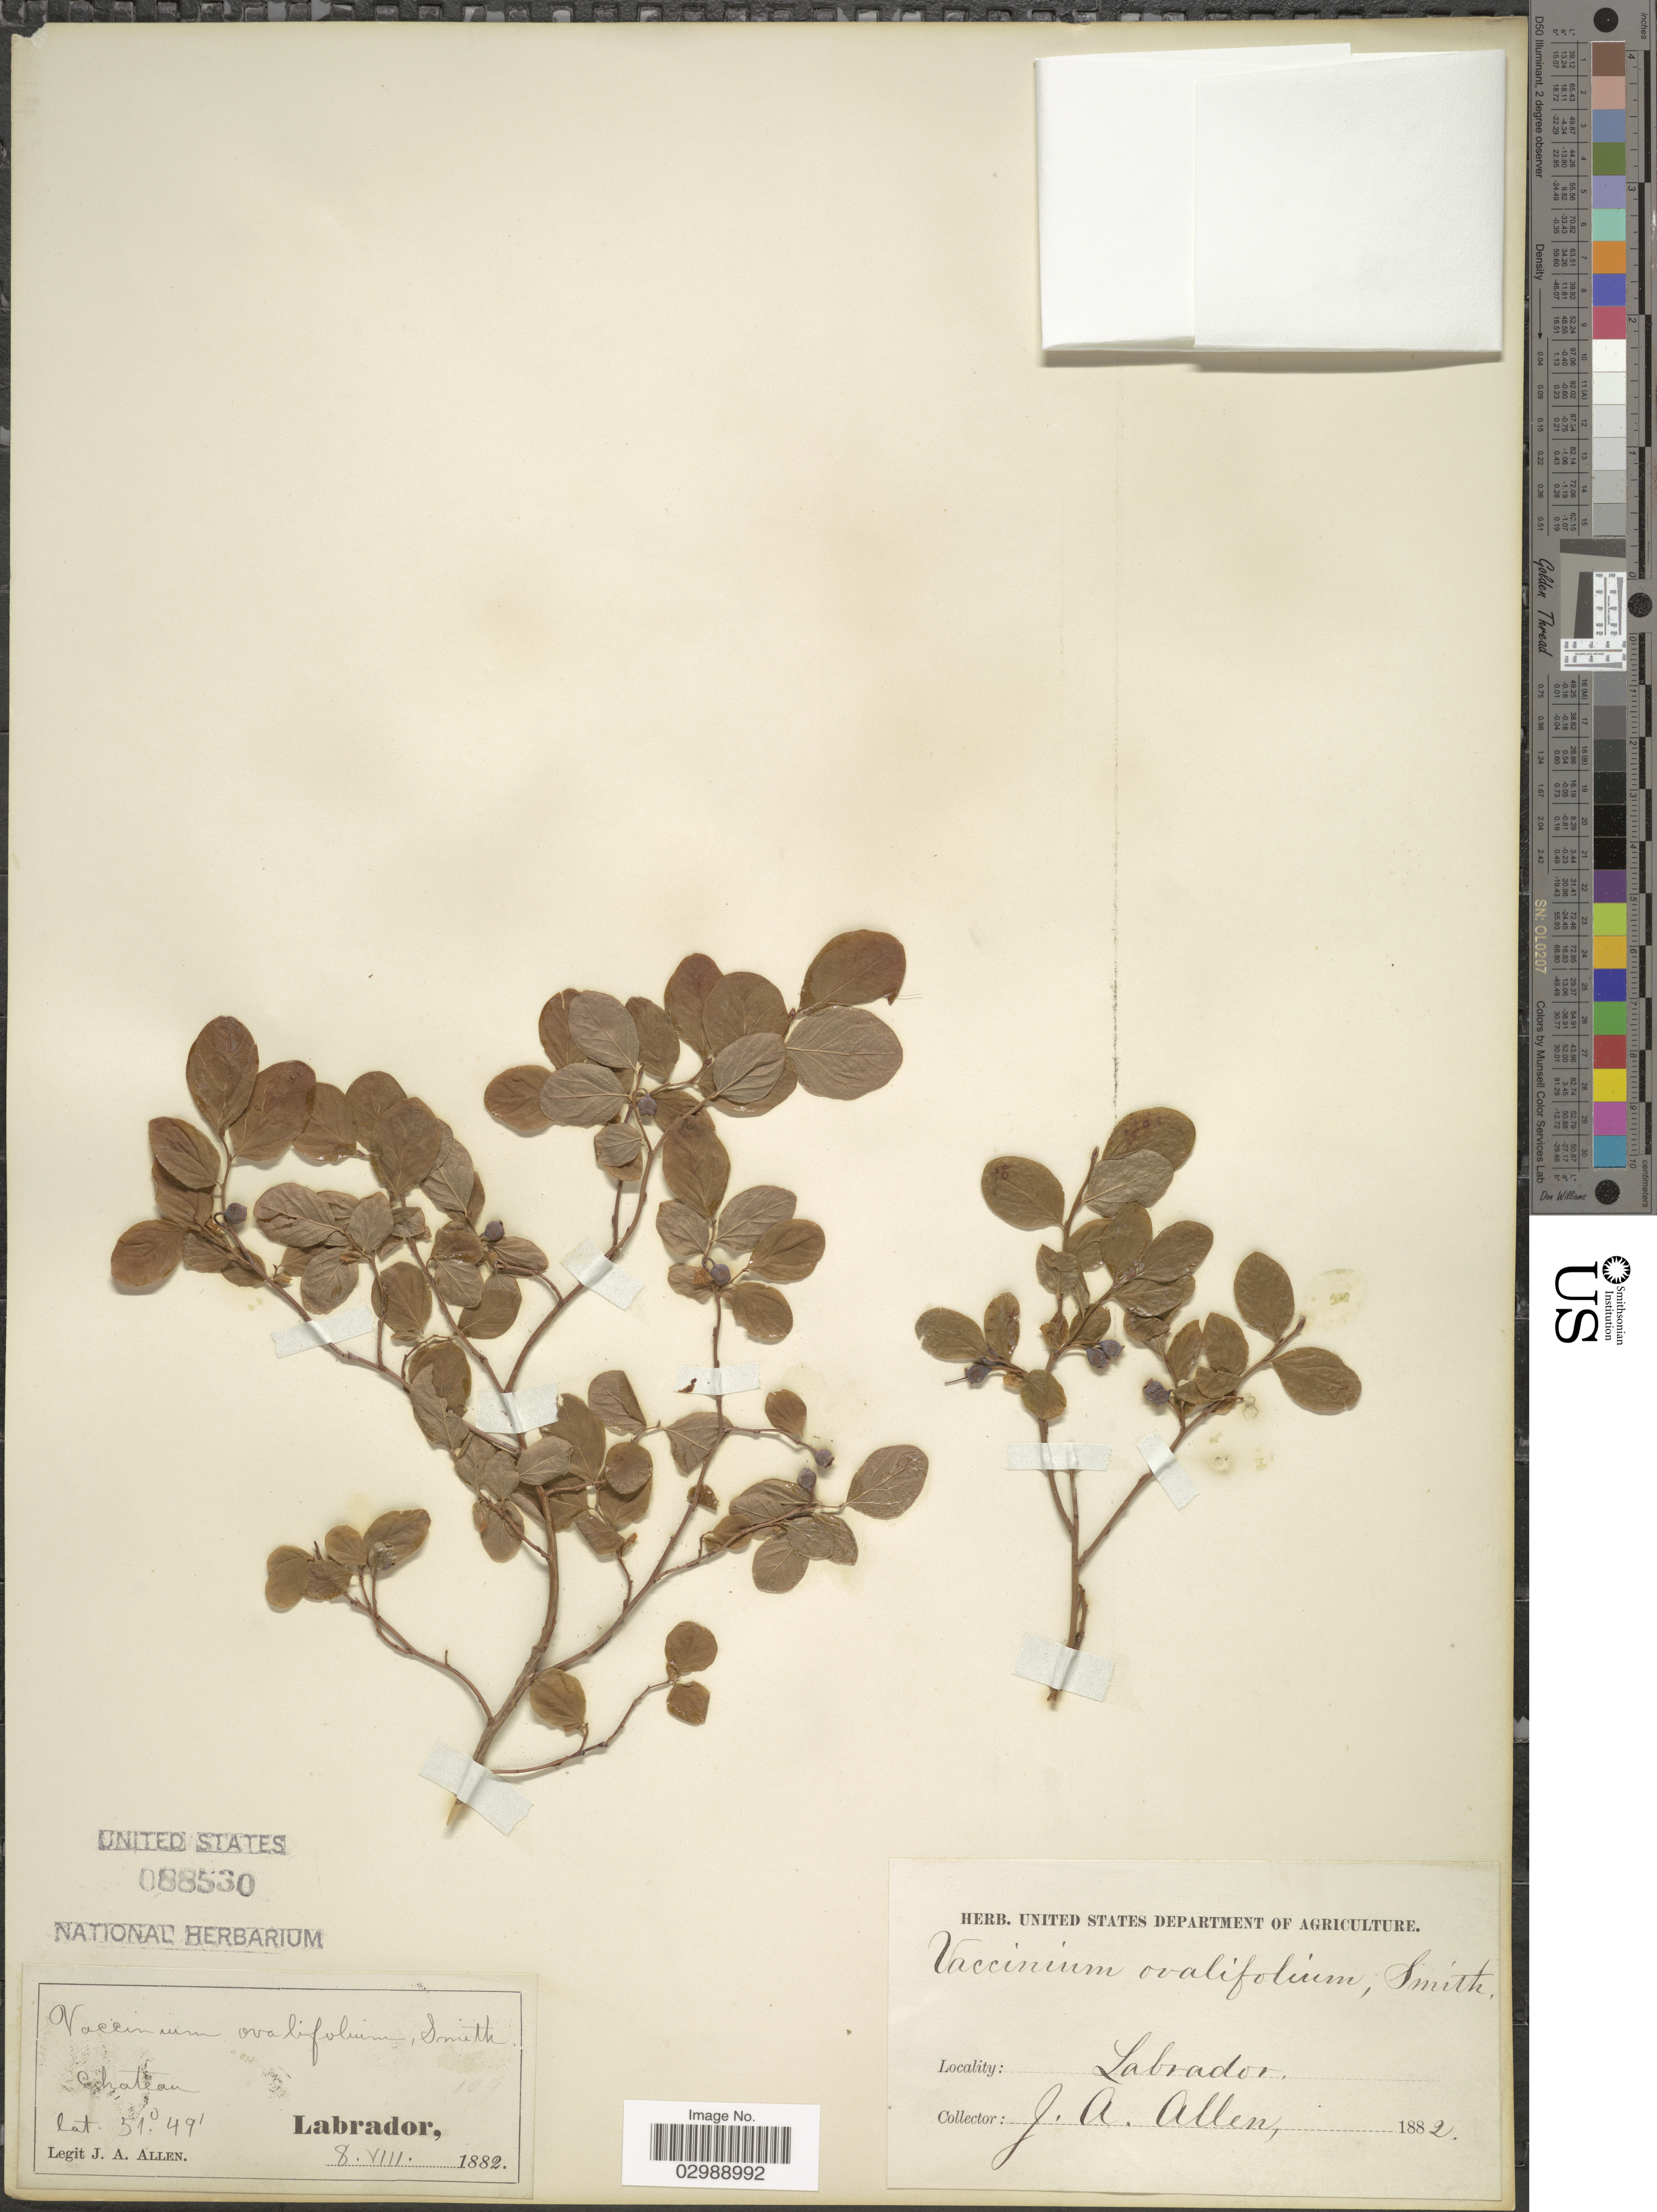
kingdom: Plantae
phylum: Tracheophyta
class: Magnoliopsida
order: Ericales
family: Ericaceae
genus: Vaccinium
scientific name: Vaccinium ovalifolium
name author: Sm.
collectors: J. Allen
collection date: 1882-08-08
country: Canada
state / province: Newfoundland and Labrador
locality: Chateau. Labrador.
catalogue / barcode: US 88530